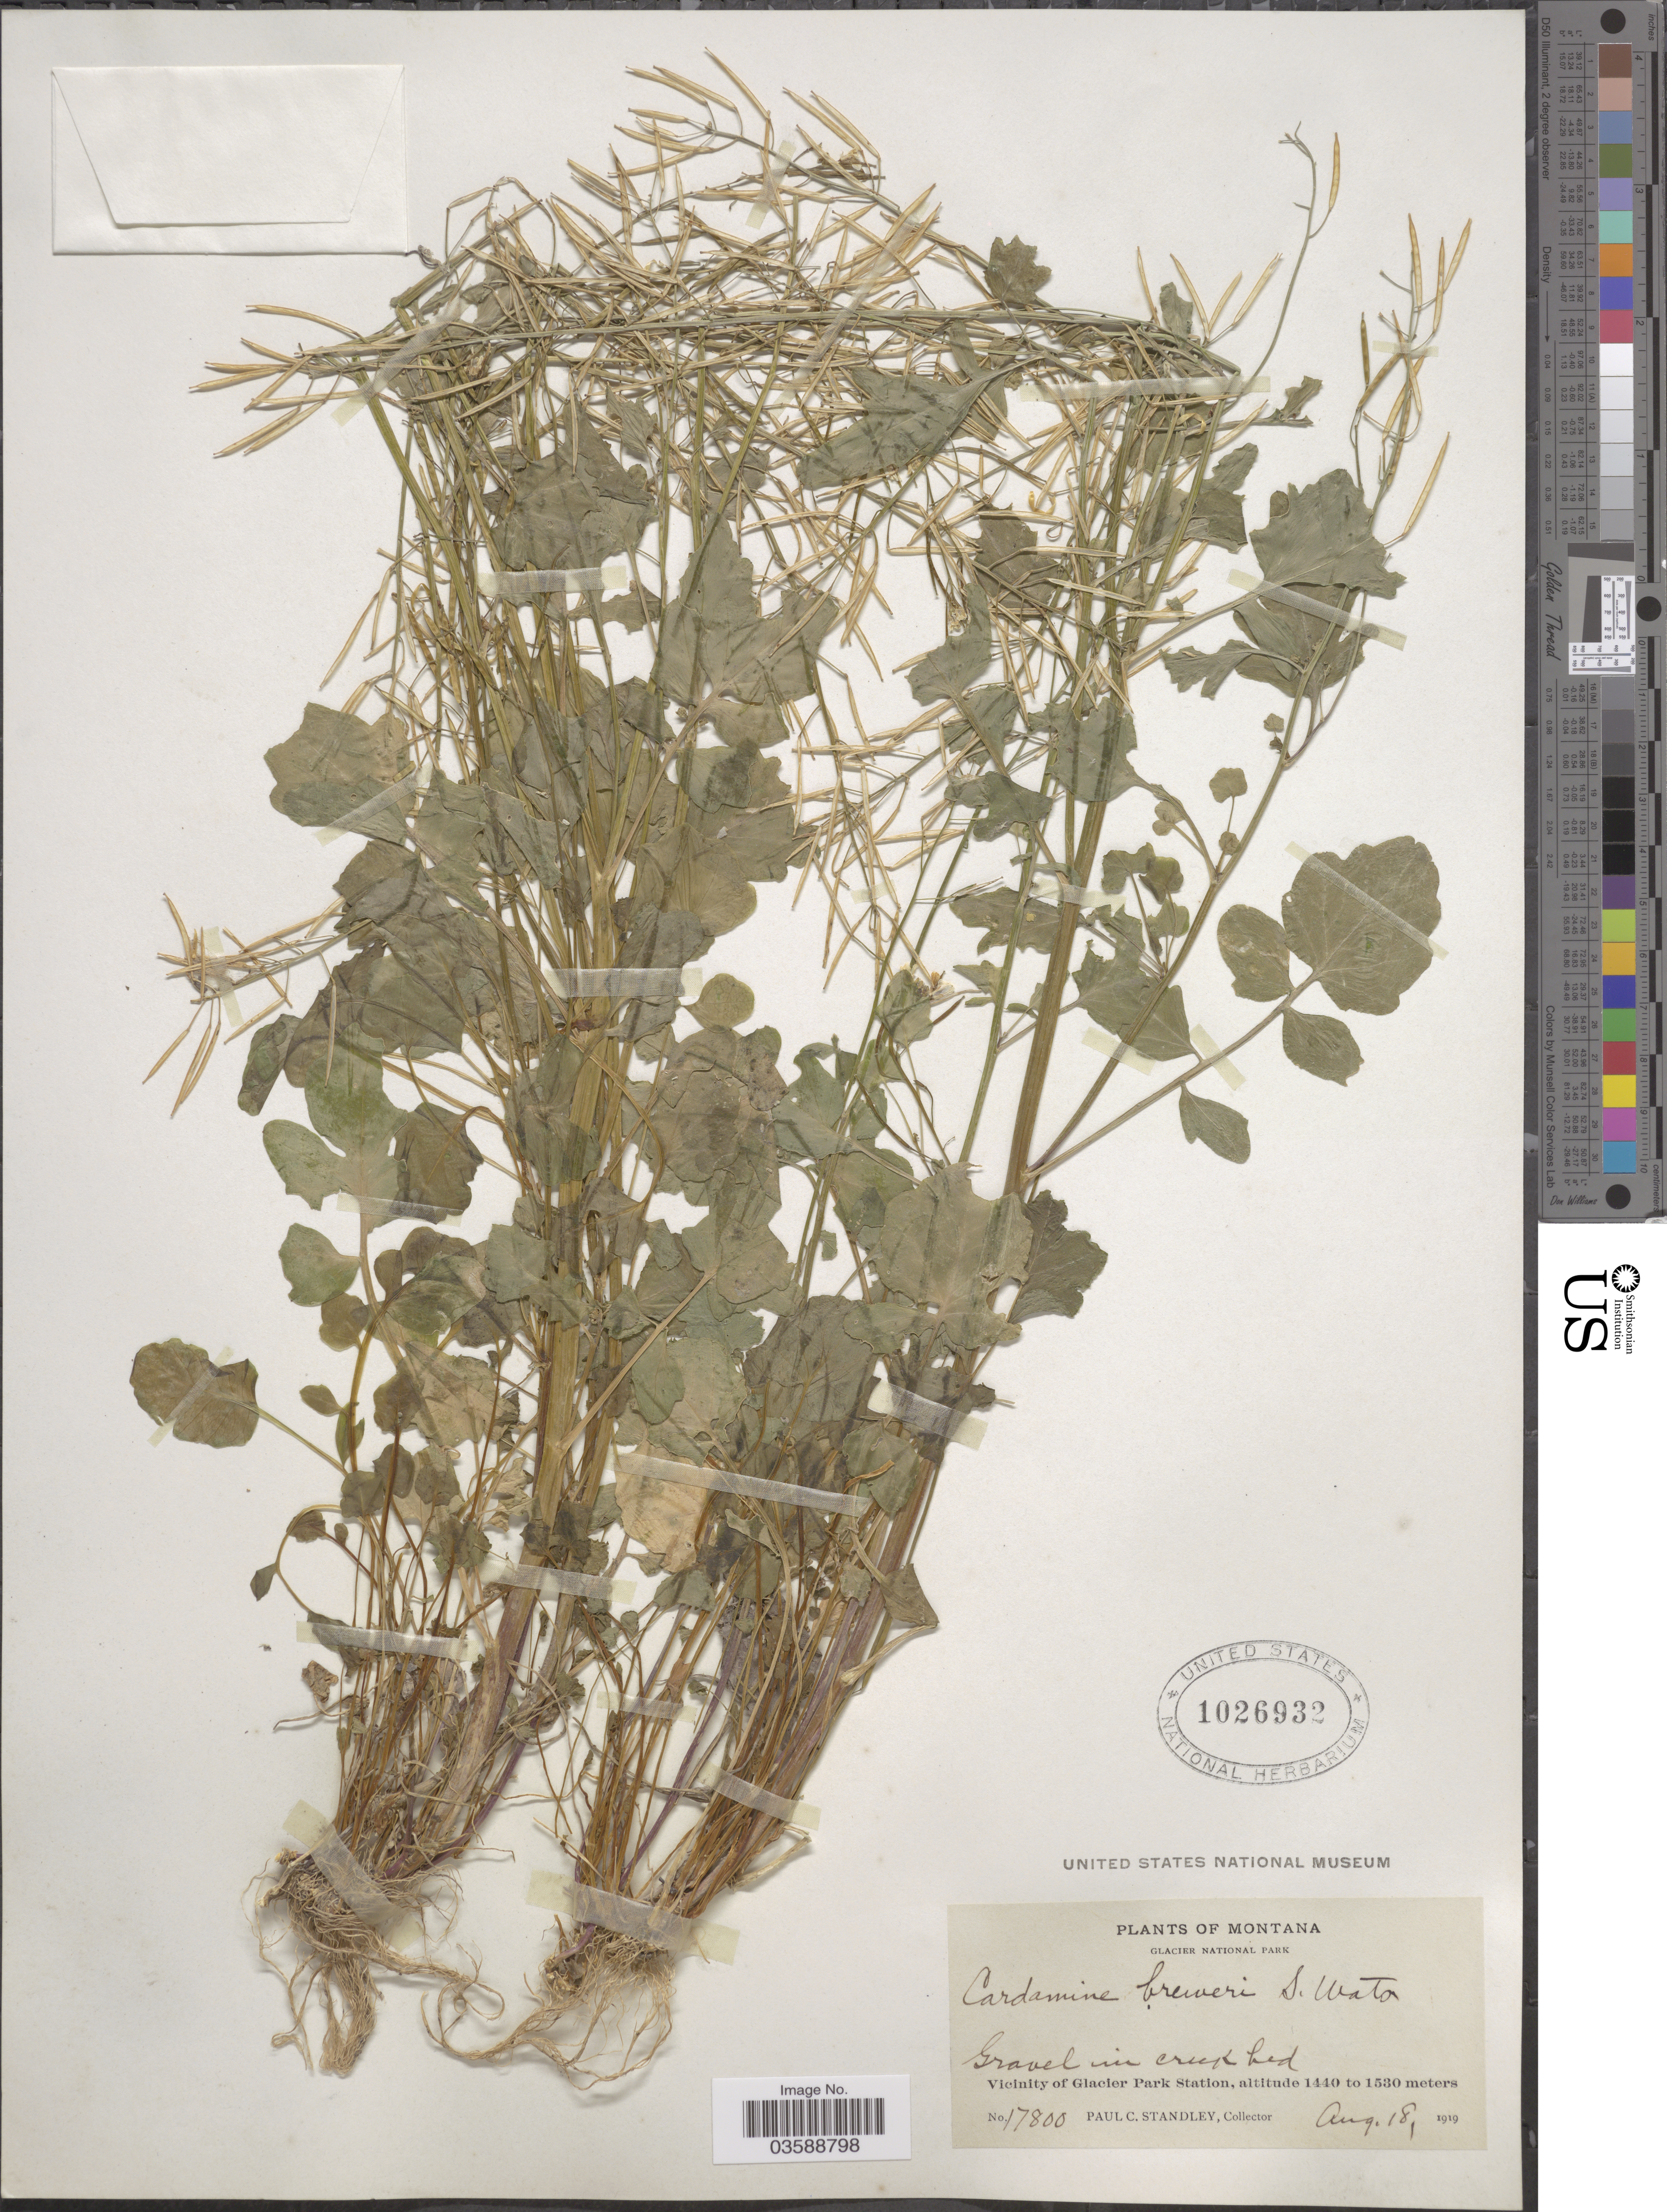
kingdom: Plantae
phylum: Tracheophyta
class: Magnoliopsida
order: Brassicales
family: Brassicaceae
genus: Cardamine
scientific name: Cardamine breweri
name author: S. Watson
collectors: P. C. Standley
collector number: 17800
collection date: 1919-08-18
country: United States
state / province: Montana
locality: Glacier National Park. Vicinity of Glacier Park Station.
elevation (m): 1440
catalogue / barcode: US 1026932